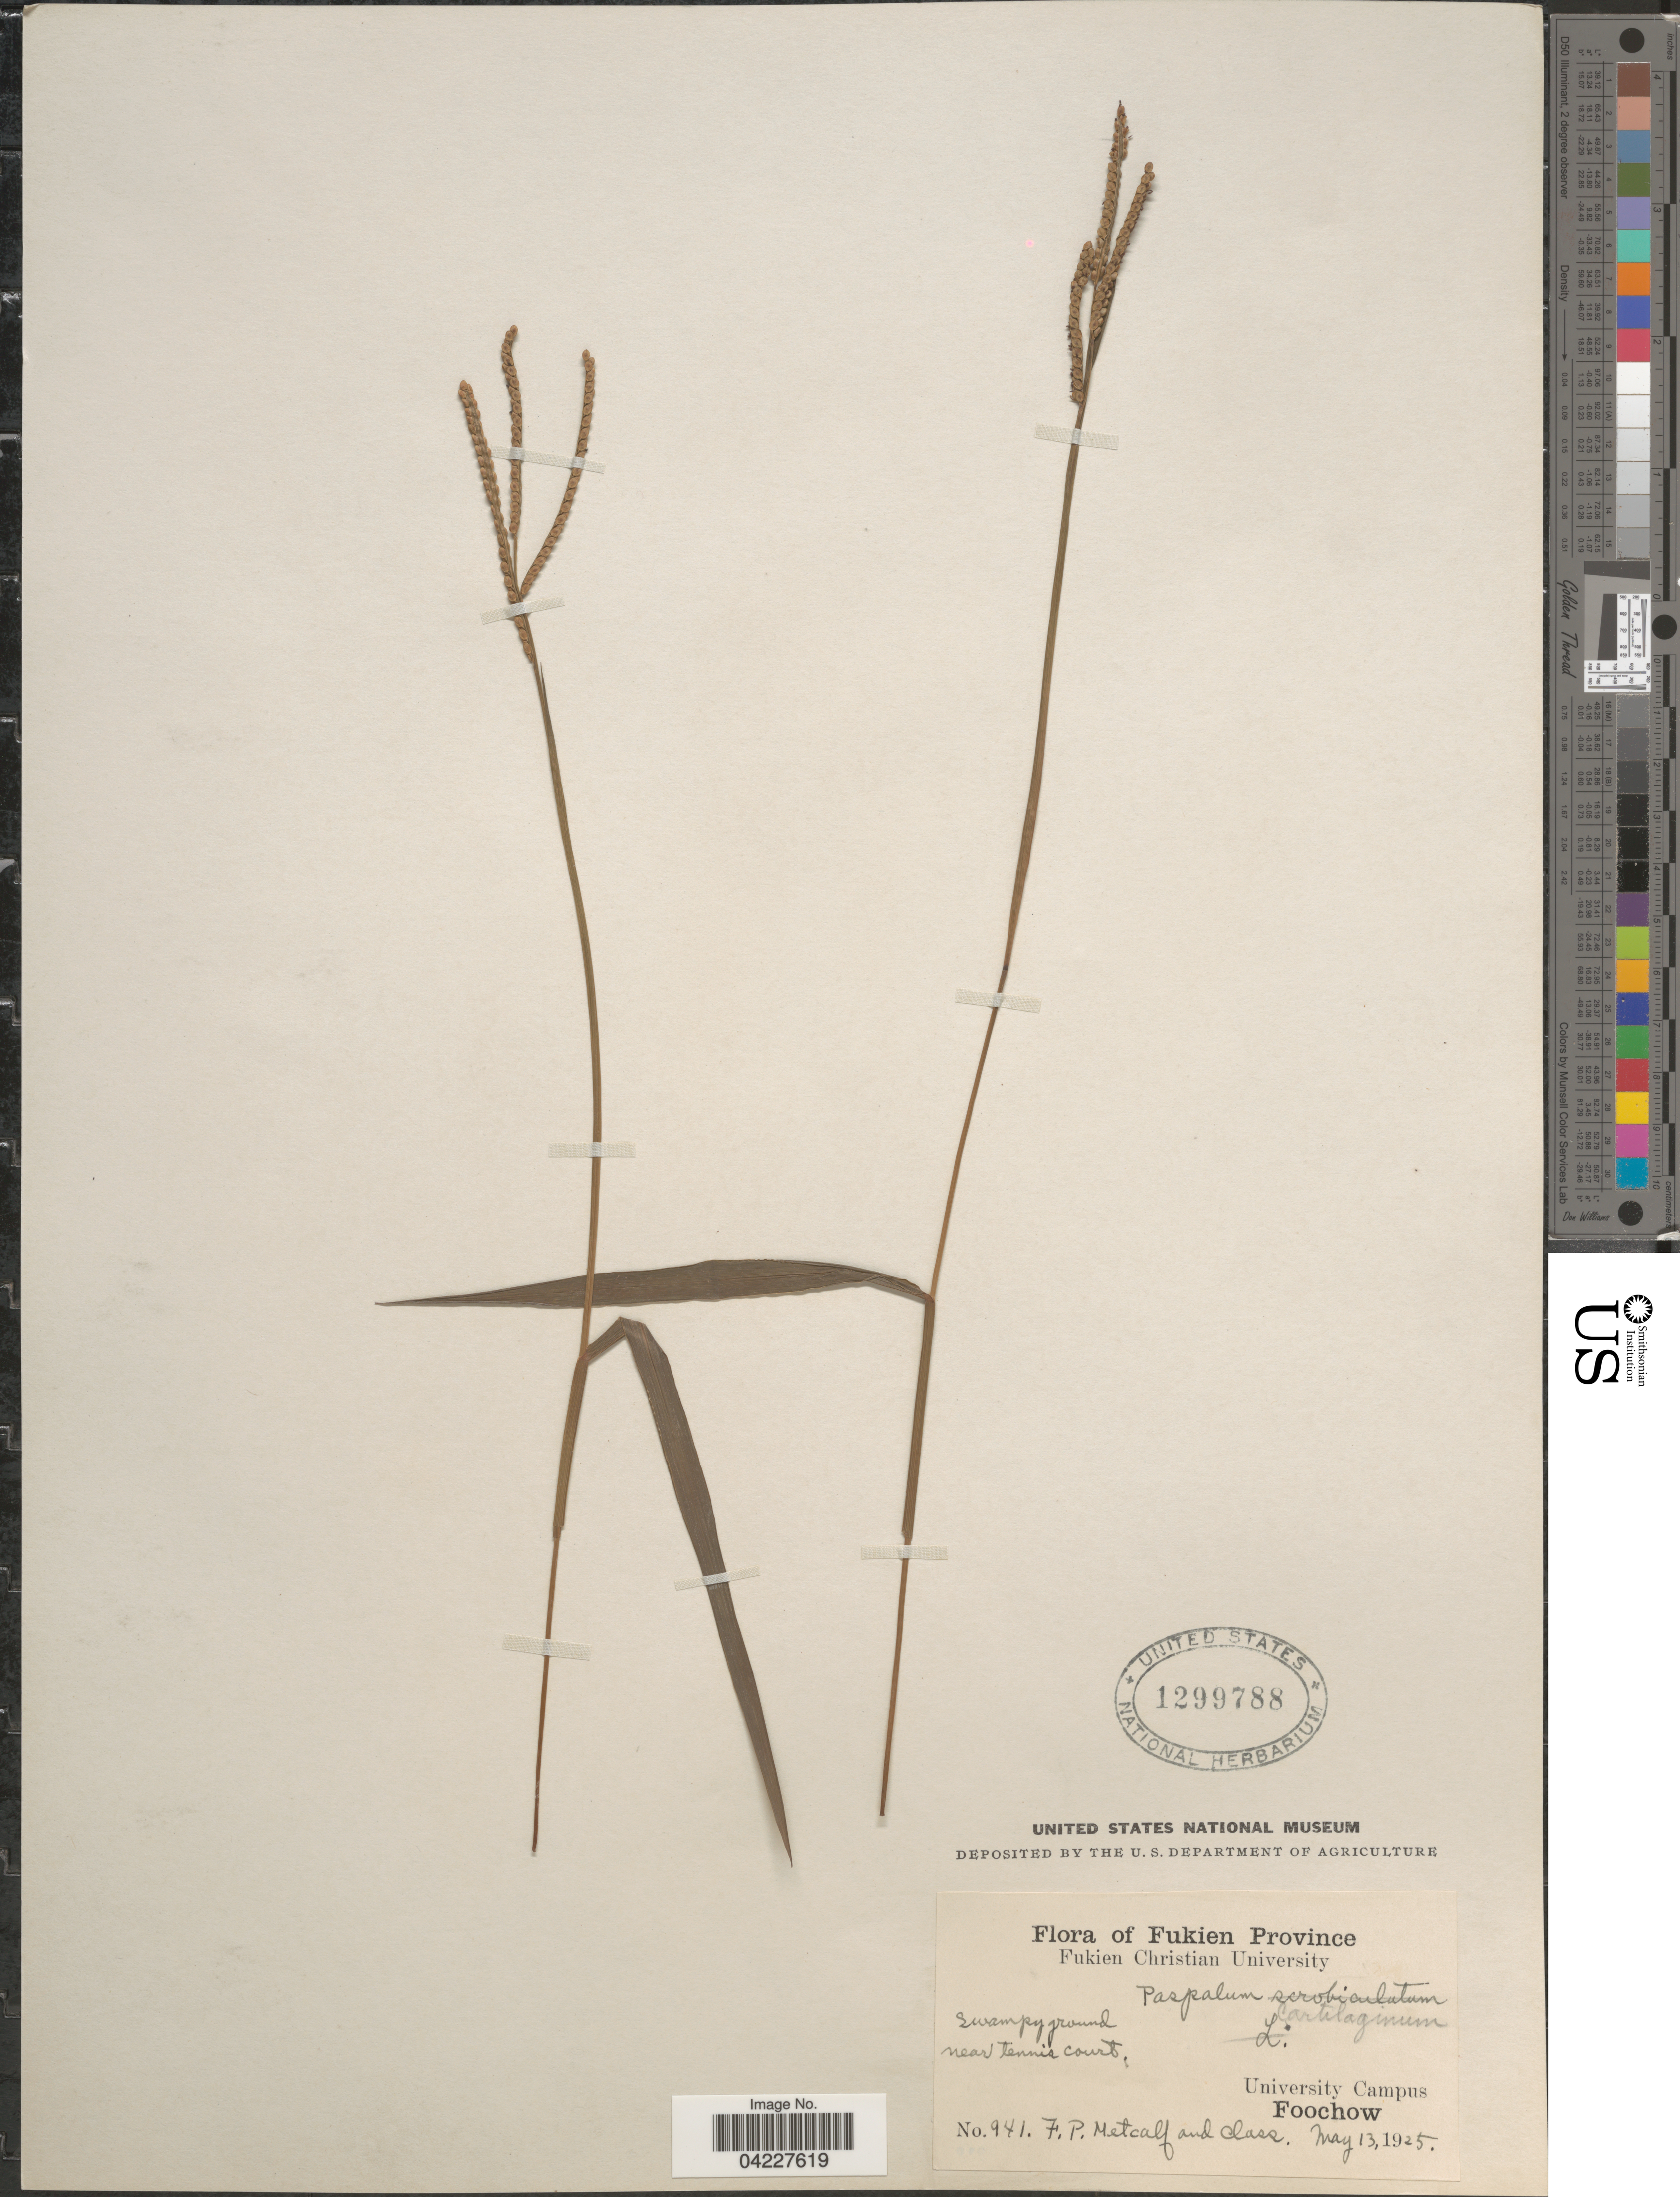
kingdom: Plantae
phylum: Tracheophyta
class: Liliopsida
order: Poales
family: Poaceae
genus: Paspalum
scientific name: Paspalum scrobiculatum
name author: L.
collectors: F. Metcalf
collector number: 941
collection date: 1925-05-13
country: China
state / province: Fujian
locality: Fukien Province. University Campus. Foochow.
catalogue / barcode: US 1299788